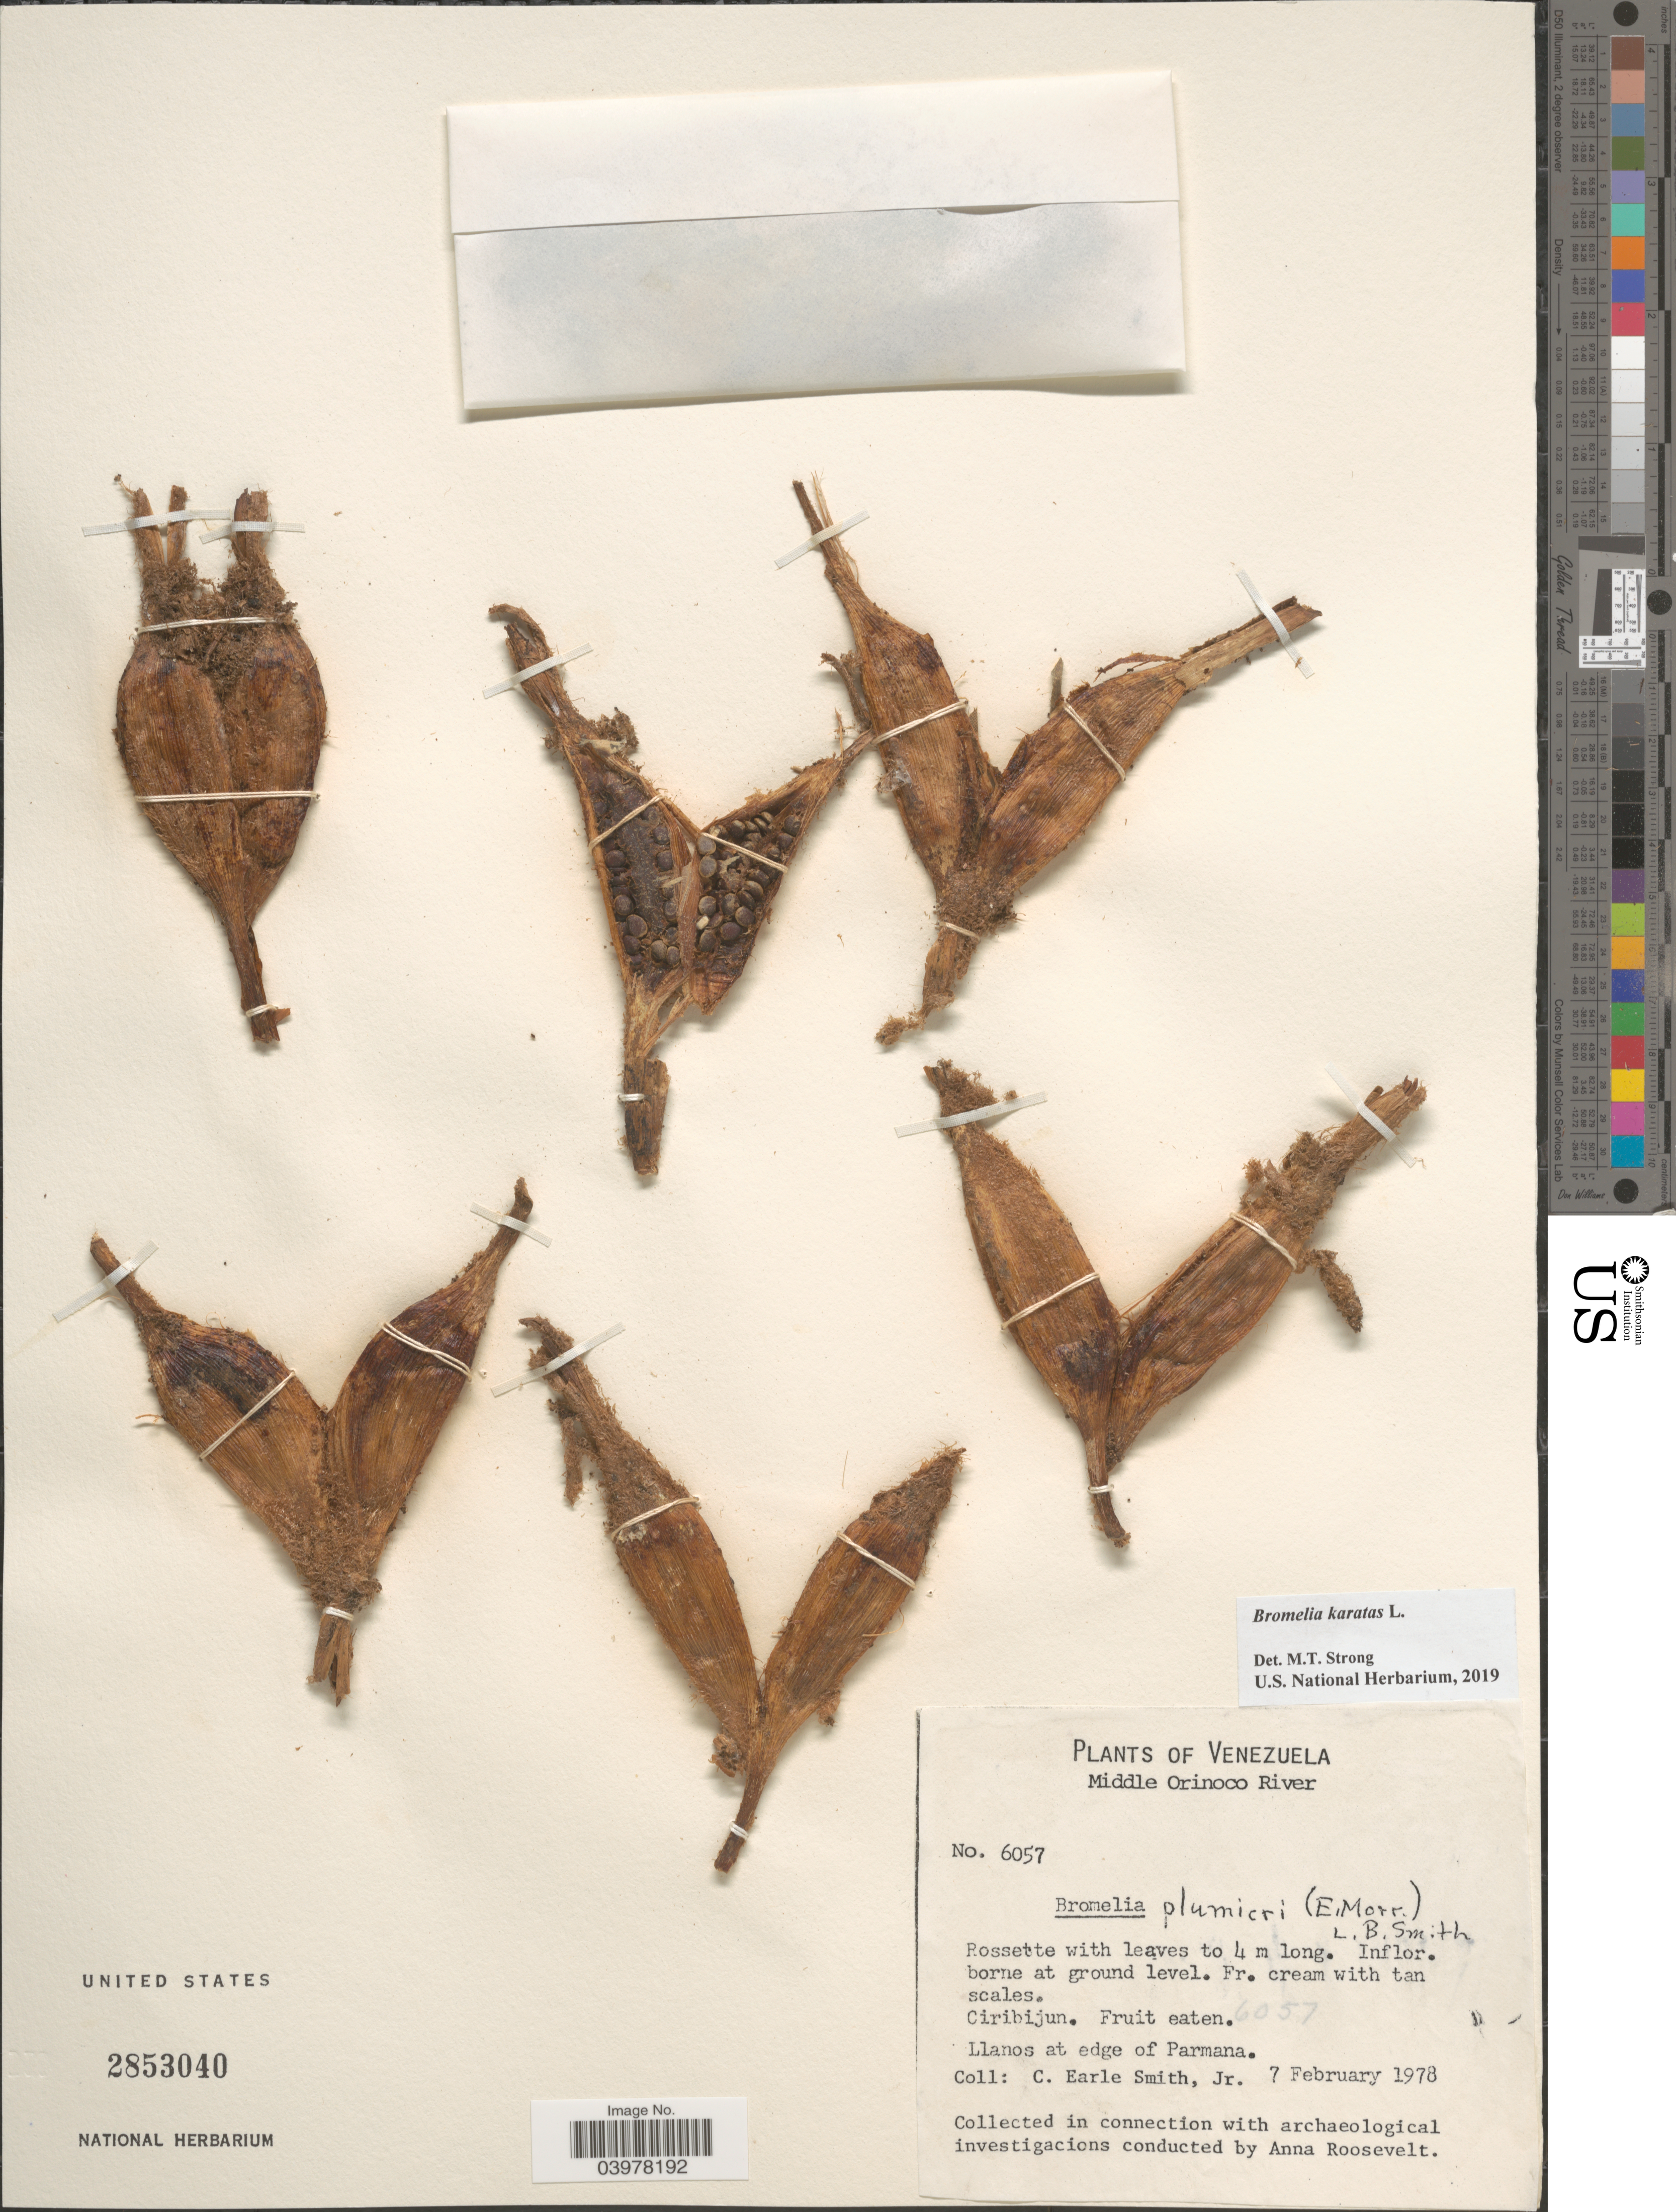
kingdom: Plantae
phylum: Tracheophyta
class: Liliopsida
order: Poales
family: Bromeliaceae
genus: Bromelia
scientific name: Bromelia karatas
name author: L.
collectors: C. E. Smith Jr.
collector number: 6057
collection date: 1978-02-07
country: Venezuela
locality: Middle Orinoco River. Ciribijun. Llanos at edge of Panama.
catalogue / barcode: US 2853040